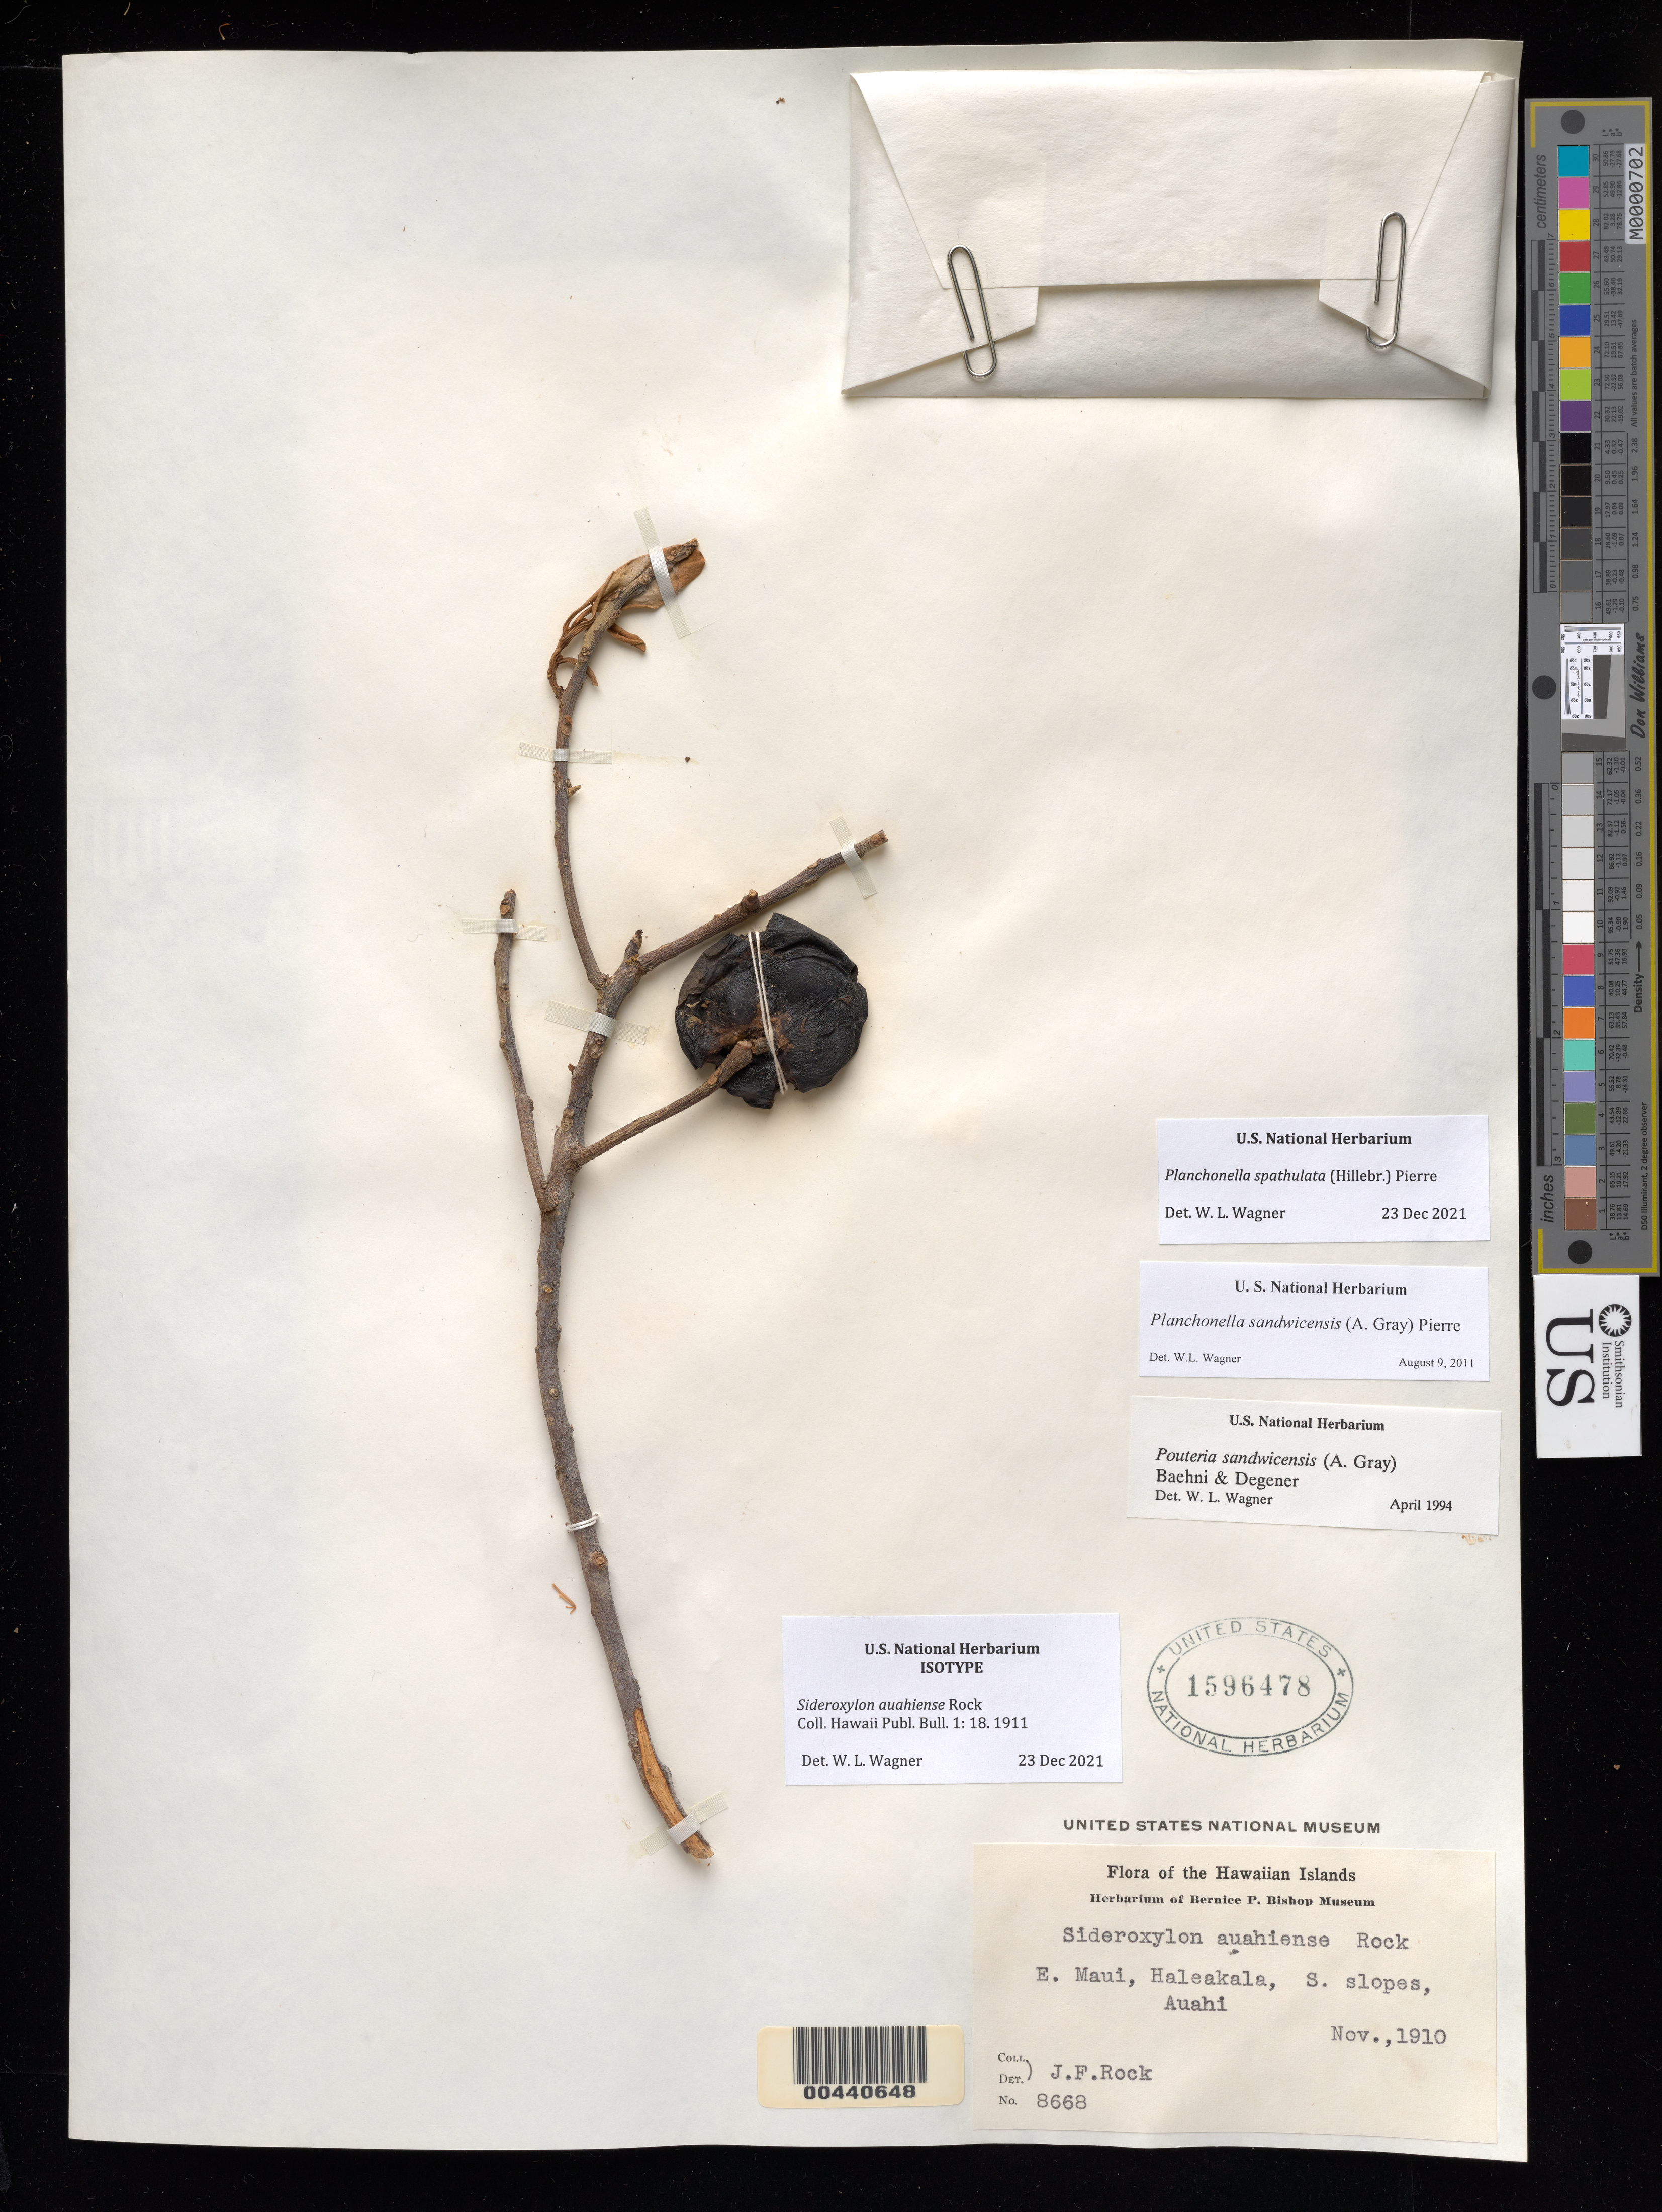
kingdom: Plantae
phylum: Tracheophyta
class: Magnoliopsida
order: Ericales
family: Sapotaceae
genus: Sideroxylon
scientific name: Sideroxylon auahiense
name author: Rock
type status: Syntype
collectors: J. F. Rock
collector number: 8668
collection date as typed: Nov 1910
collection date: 1910-11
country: United States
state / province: Hawaii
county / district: Maui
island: Maui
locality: E Maui, Haleakala, S slopes, Auahi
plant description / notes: Annotated by W.L. Wagner (2021) as "isotype" but not a duplicate of the "holotype" (BISH) cited by Havran et al. (2021): "Rock (1911) described Sideroxylon auahiense based on his own collection Rock 8668 housed in several herbaria.... Inspection of these specimens clearly shows that his number 8668 refers to a perceived species, not collections, since all except one sheet (BISH1014756) are collected in November 1910. The exception is collected in October 1910, annotated as “type,”and is therefore accepted as the holotype. All the others may be considered as syntypes, but are not part of the original collection." Alternative interpretation (Boggan 2022): If there are "syntypes" there cannot be a "holotype". In lieu of an explicit published designation of a holotype by Rock, all the specimens numbered by Rock "8668" and annotated by him with this name should be considered syntypes, including the duplicate at BISH annotated as "type", which should have been cited by Havran et al. as "lectotype". Havran et al. have probably effectively lectotypified this taxon unless Rock cited the BISH duplicate as "type", in which case the other "duplicates" would be paratypes (I have not seen the original publication).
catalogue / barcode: US 1596478